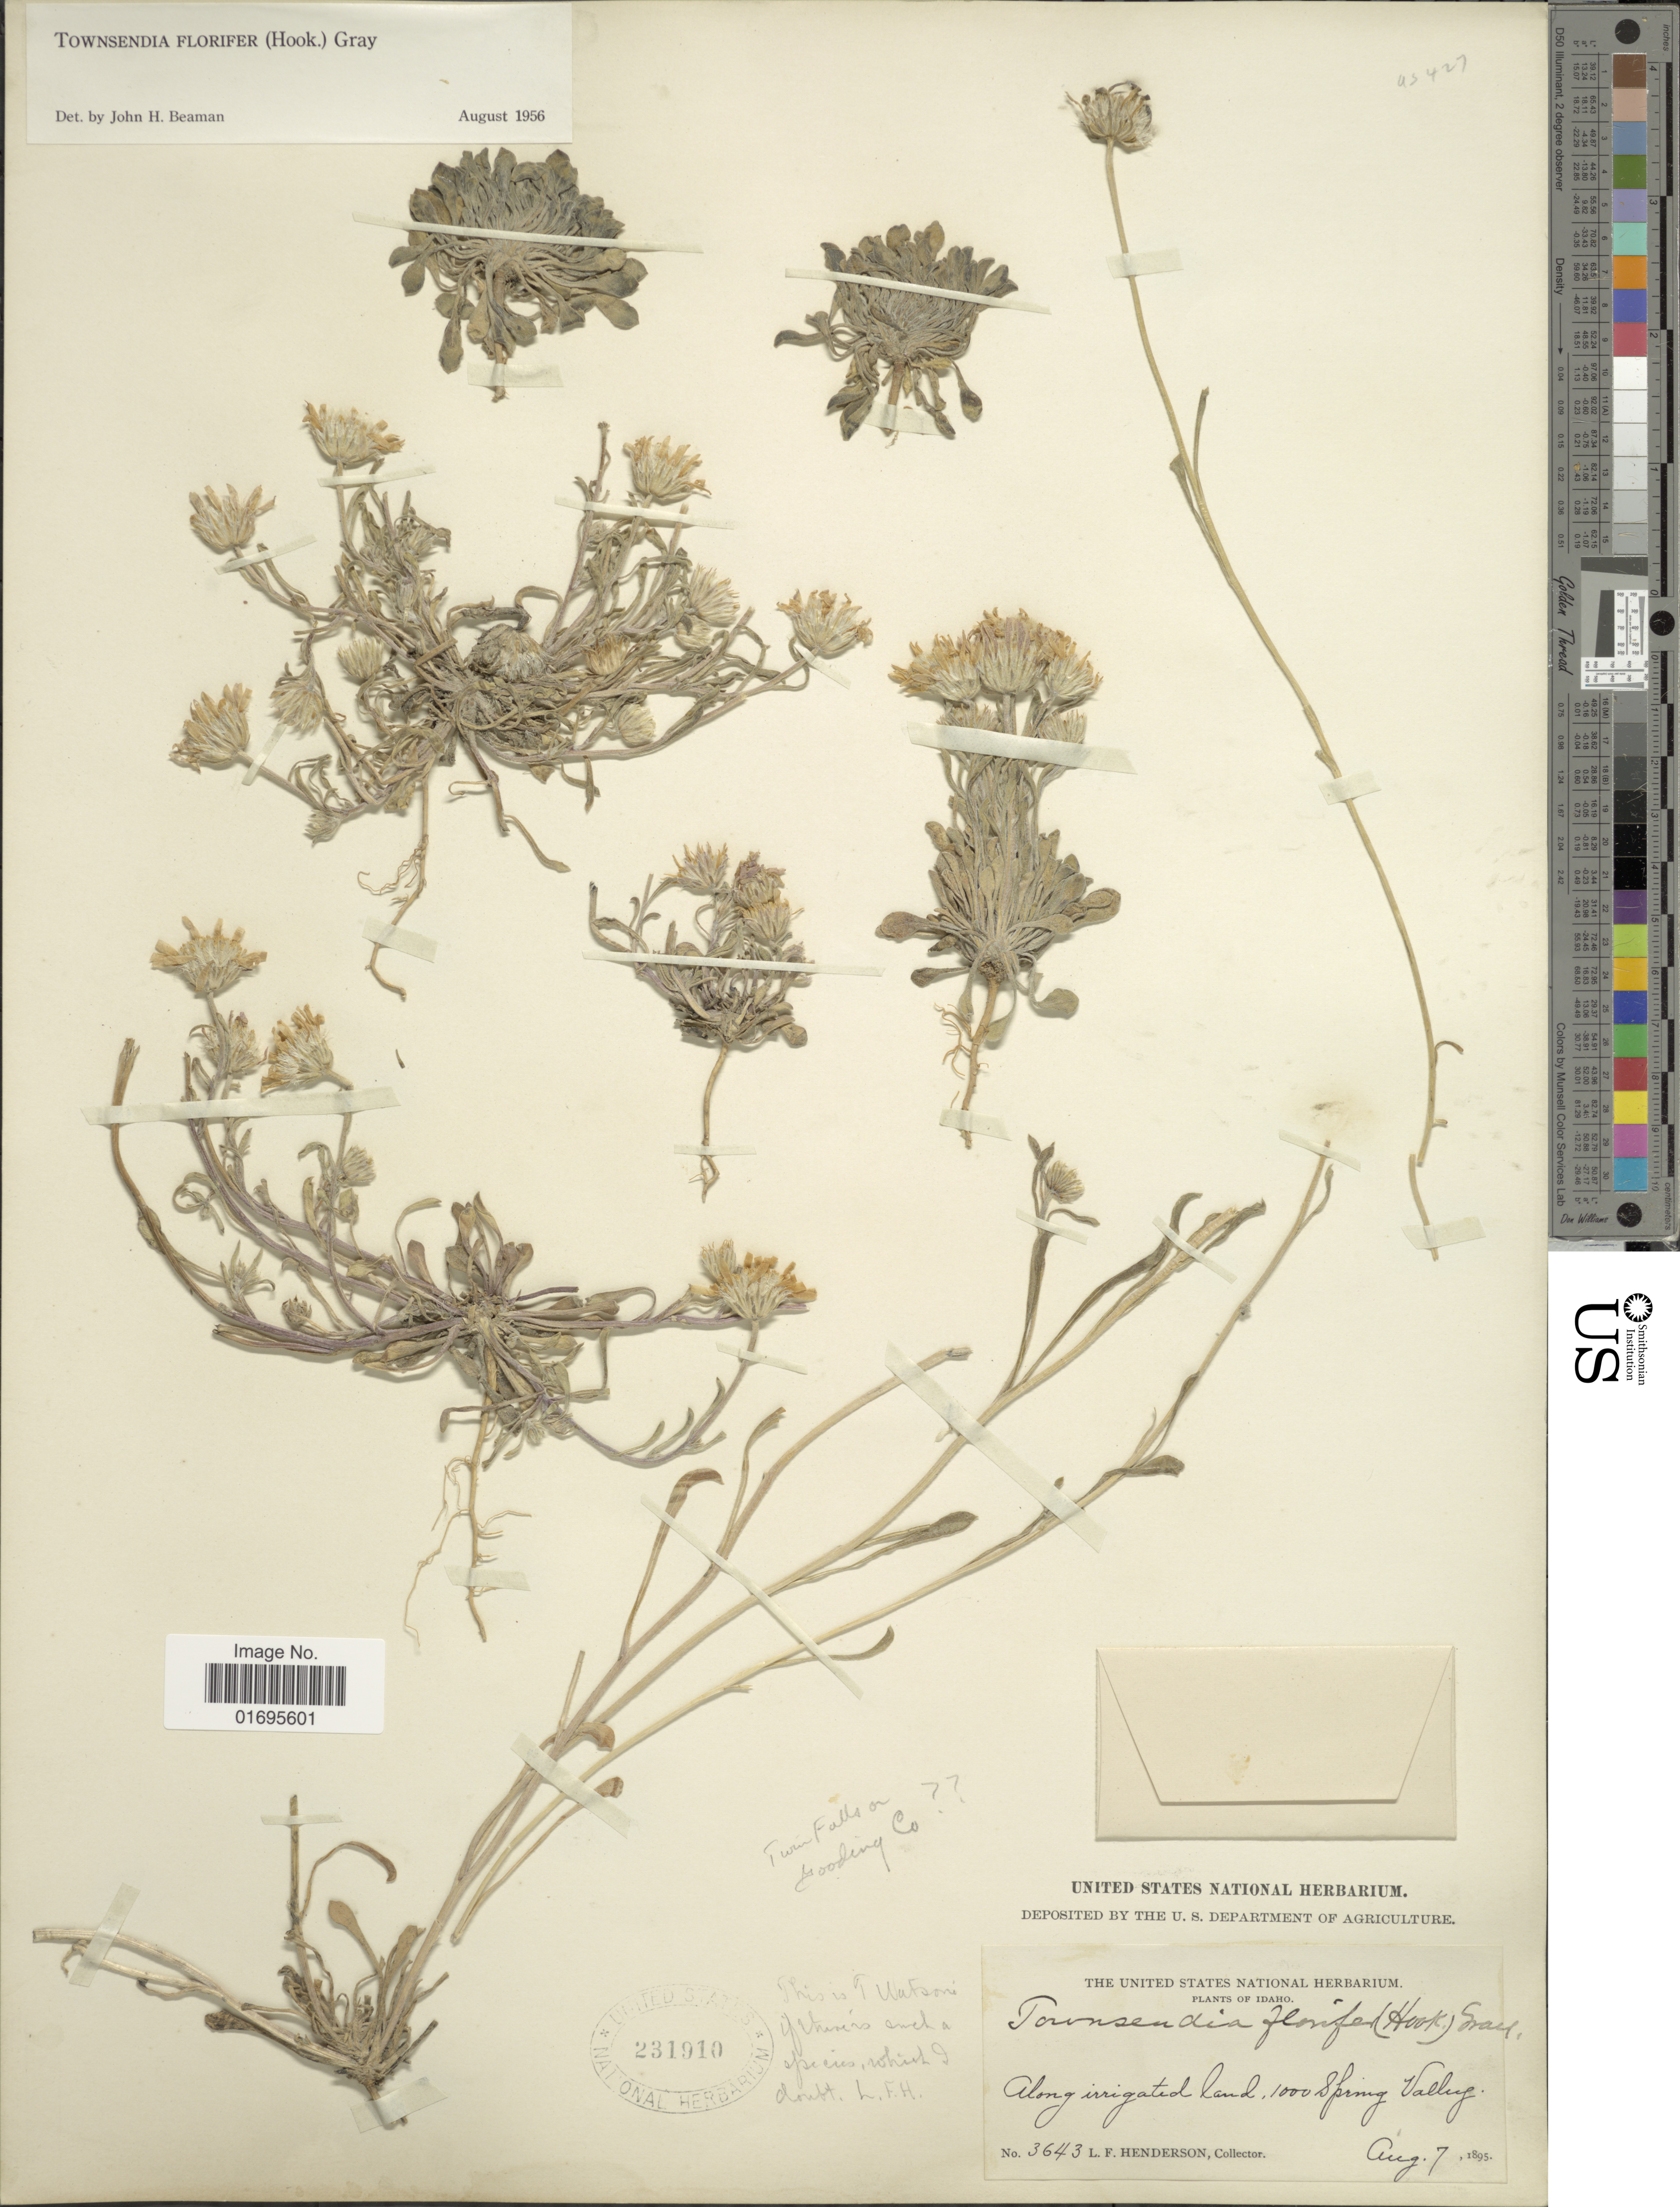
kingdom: Plantae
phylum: Tracheophyta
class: Magnoliopsida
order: Asterales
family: Asteraceae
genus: Townsendia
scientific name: Townsendia florifer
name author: (Hook.) A. Gray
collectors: L. Henderson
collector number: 3643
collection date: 1895-08-07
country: United States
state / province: Idaho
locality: Along irrigated land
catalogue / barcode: US 231910